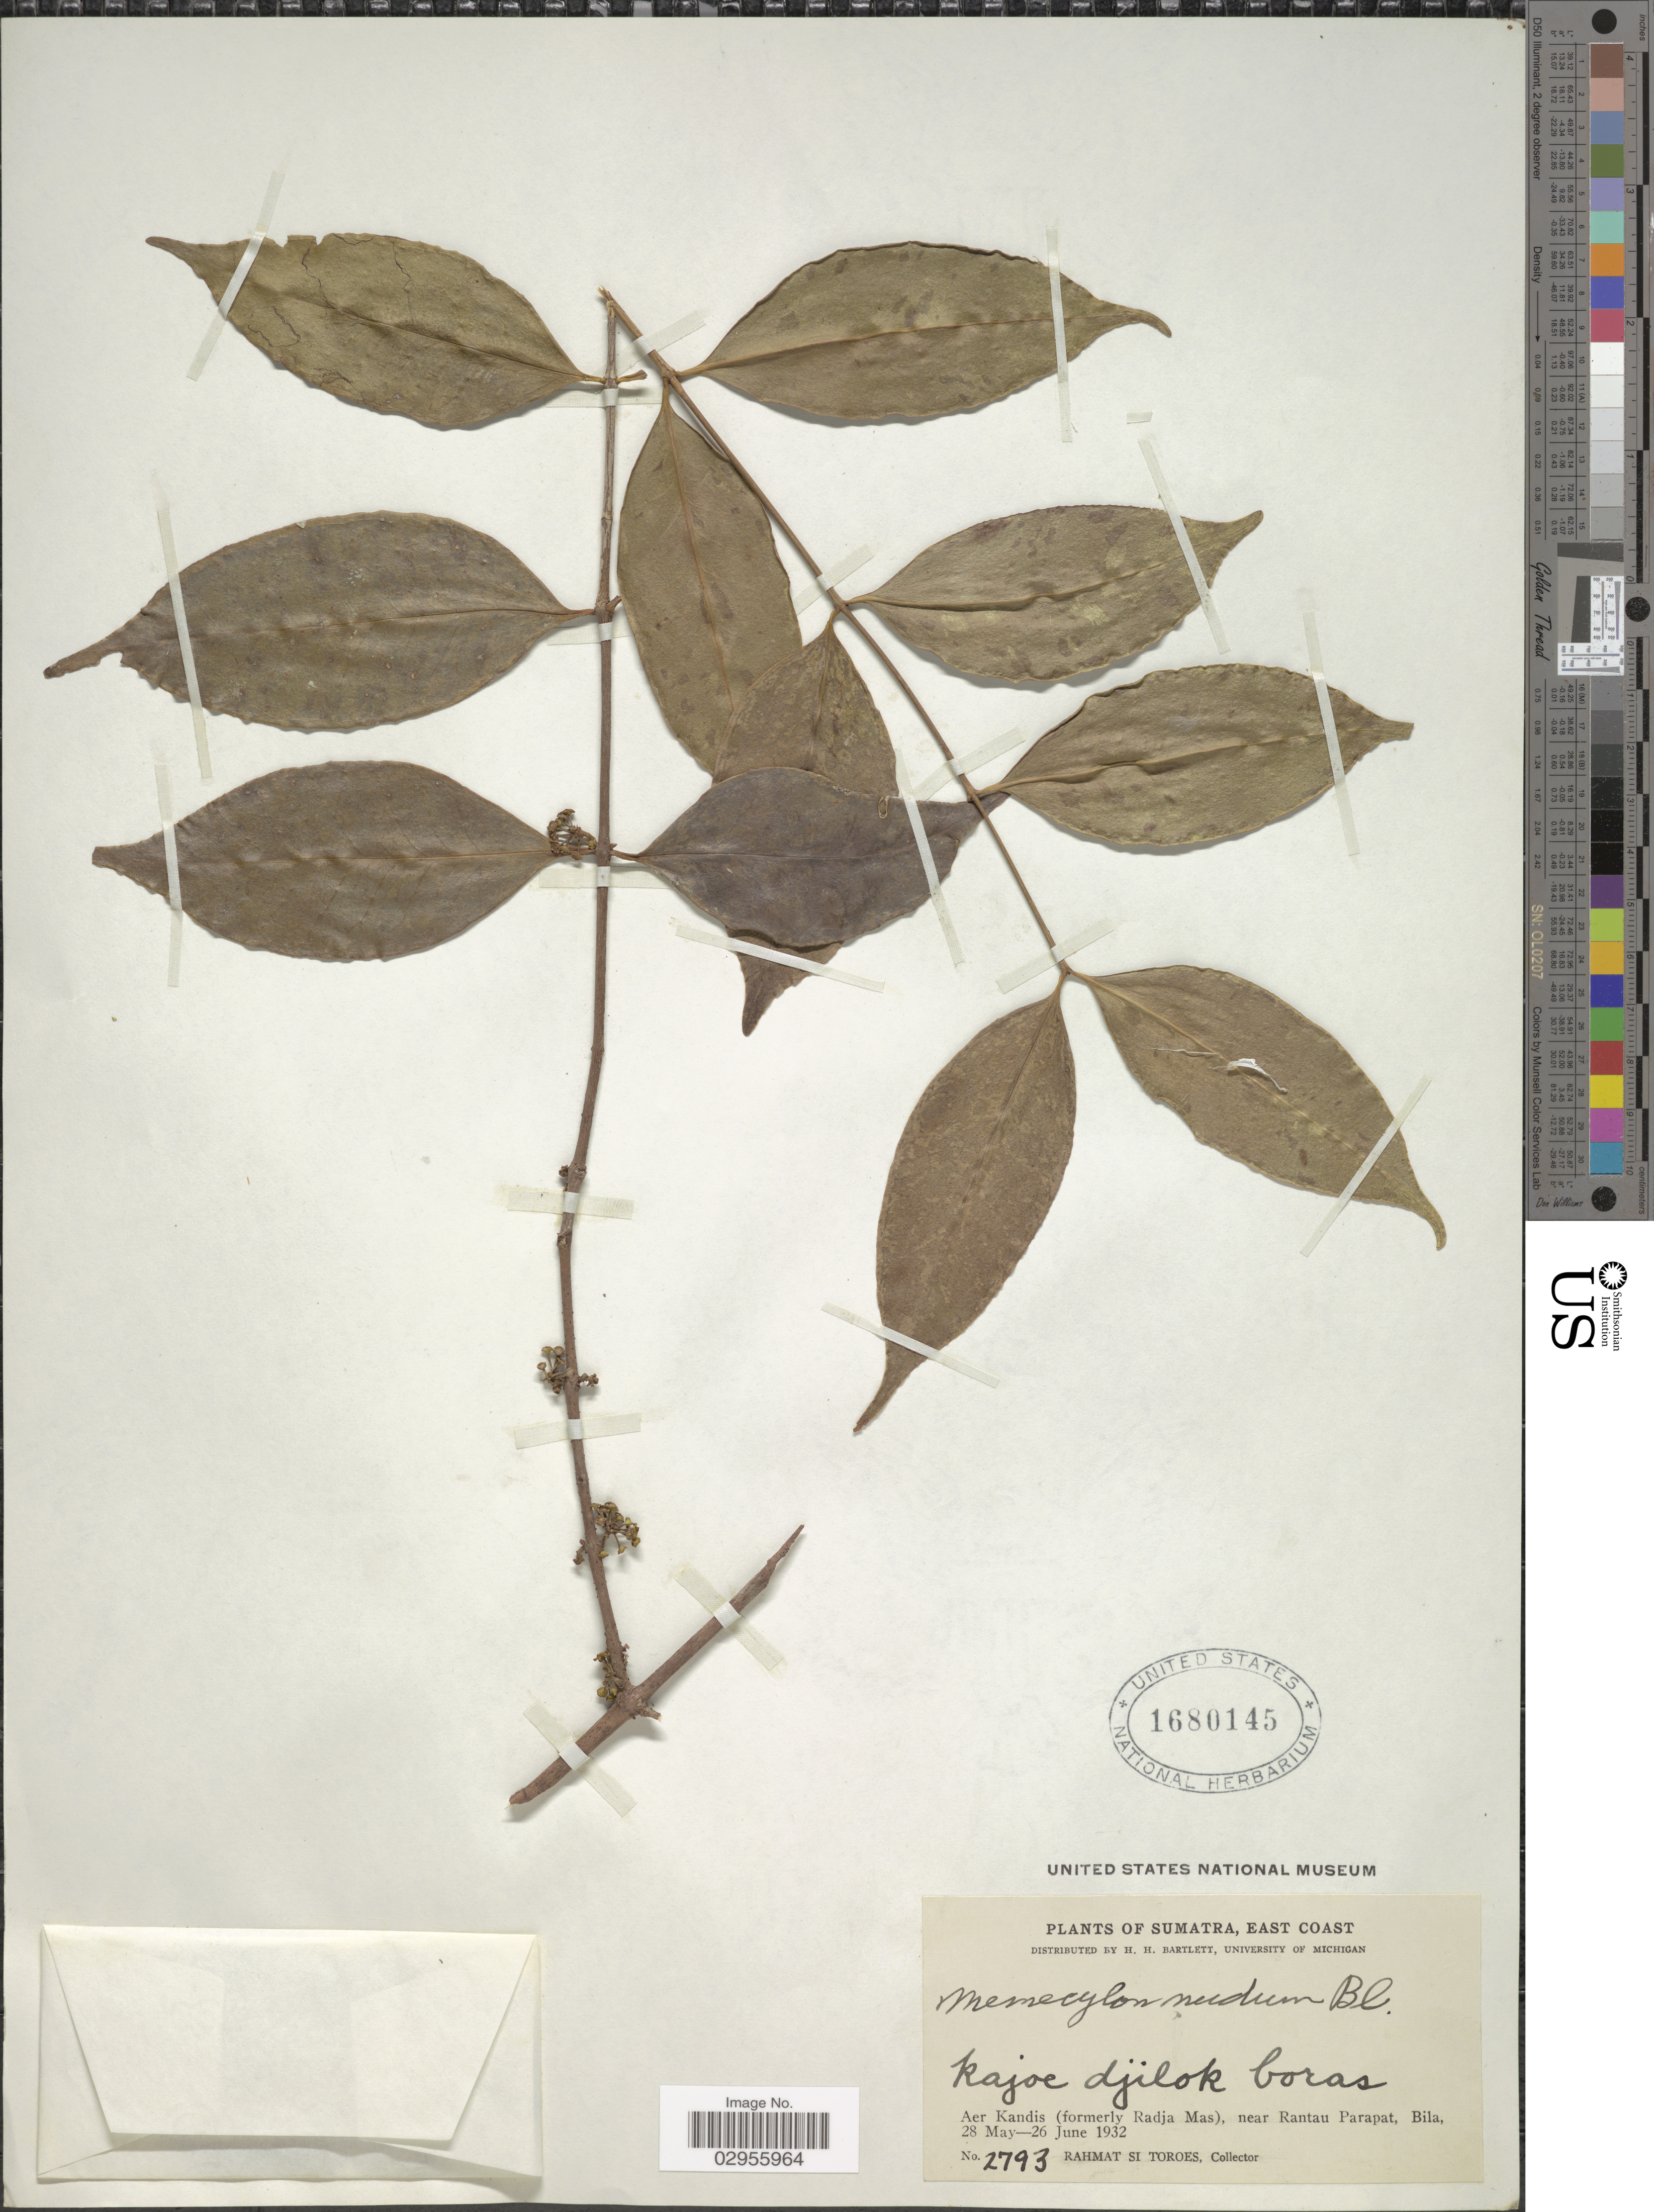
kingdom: Plantae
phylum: Tracheophyta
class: Magnoliopsida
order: Myrtales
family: Melastomataceae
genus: Memecylon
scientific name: Memecylon nudum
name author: Blume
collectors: Rahmat Si Boeea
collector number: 2793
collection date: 1932-05-28/1932-06-26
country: Indonesia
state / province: Sumatra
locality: East Coast. Aer Kandis (formerly Radja Mas), near Rantau Parapat, Bila.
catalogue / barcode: US 1680145